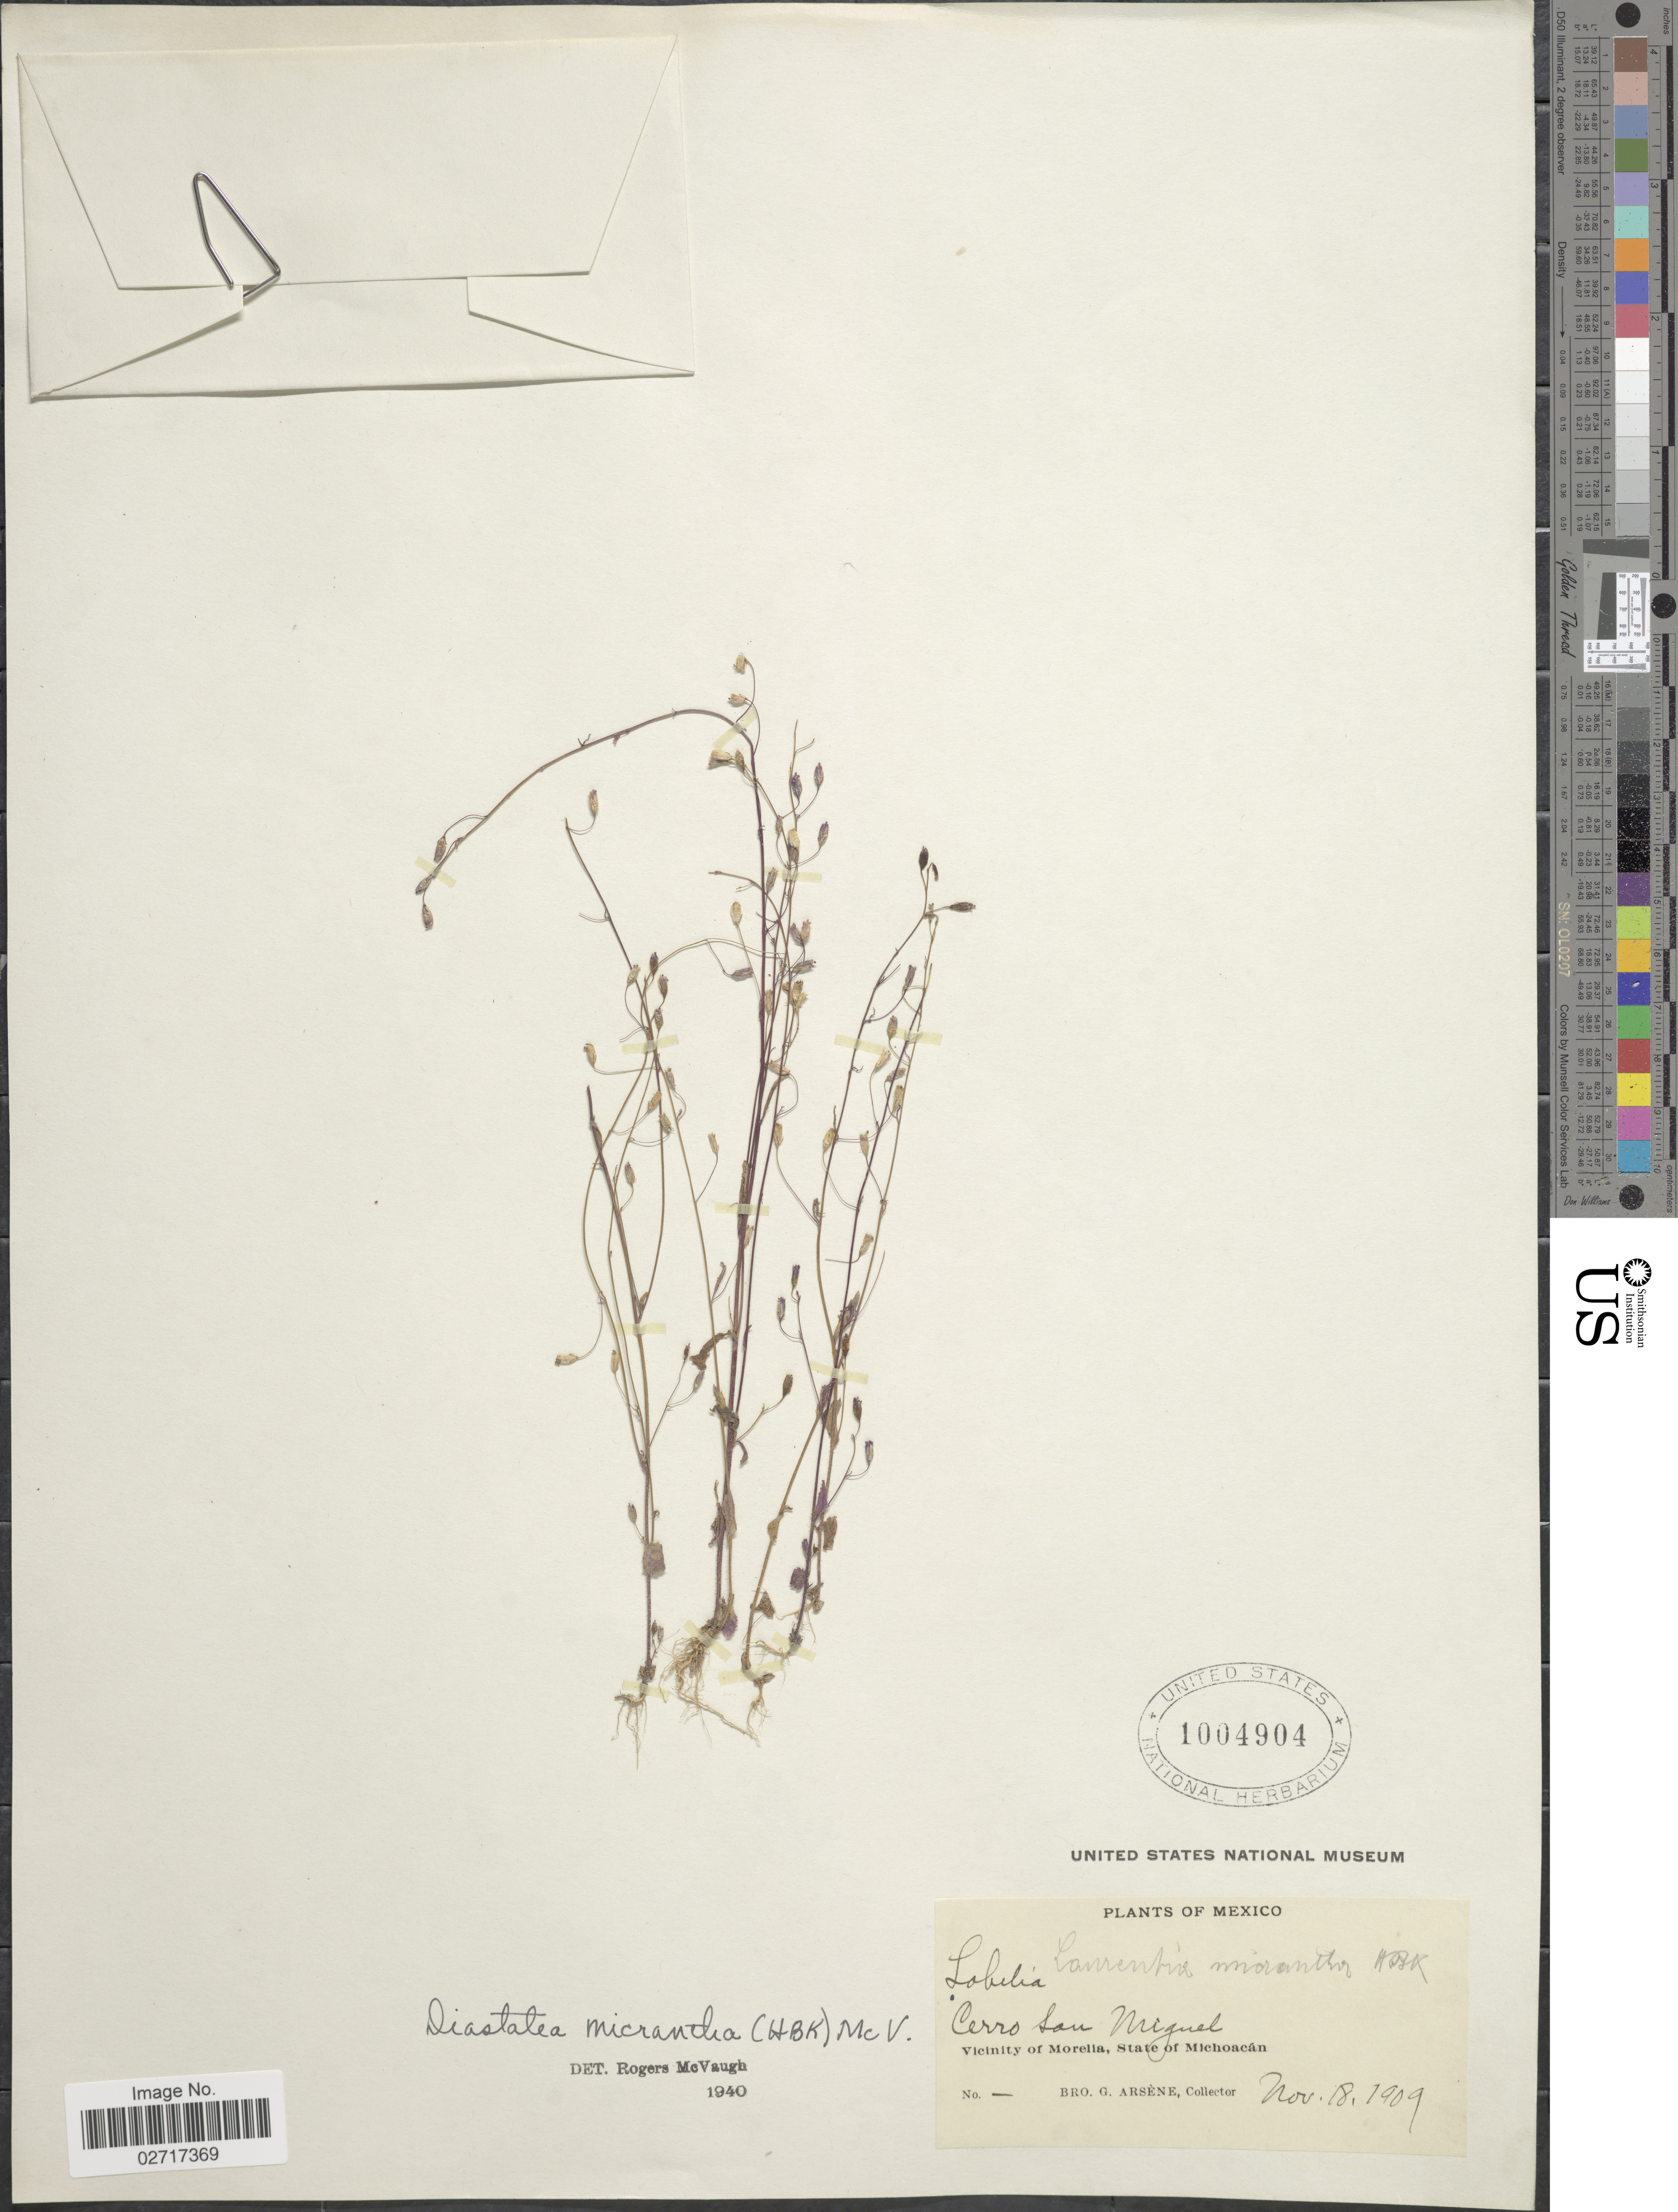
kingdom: Plantae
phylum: Tracheophyta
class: Magnoliopsida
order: Asterales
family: Campanulaceae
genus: Diastatea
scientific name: Diastatea micrantha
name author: (Kunth) McVaugh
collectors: Bro. G. Arsène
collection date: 1909-11-18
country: Mexico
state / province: Michoacán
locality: Cerro San Miguel. Vicinity of Morelia.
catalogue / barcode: US 1004904